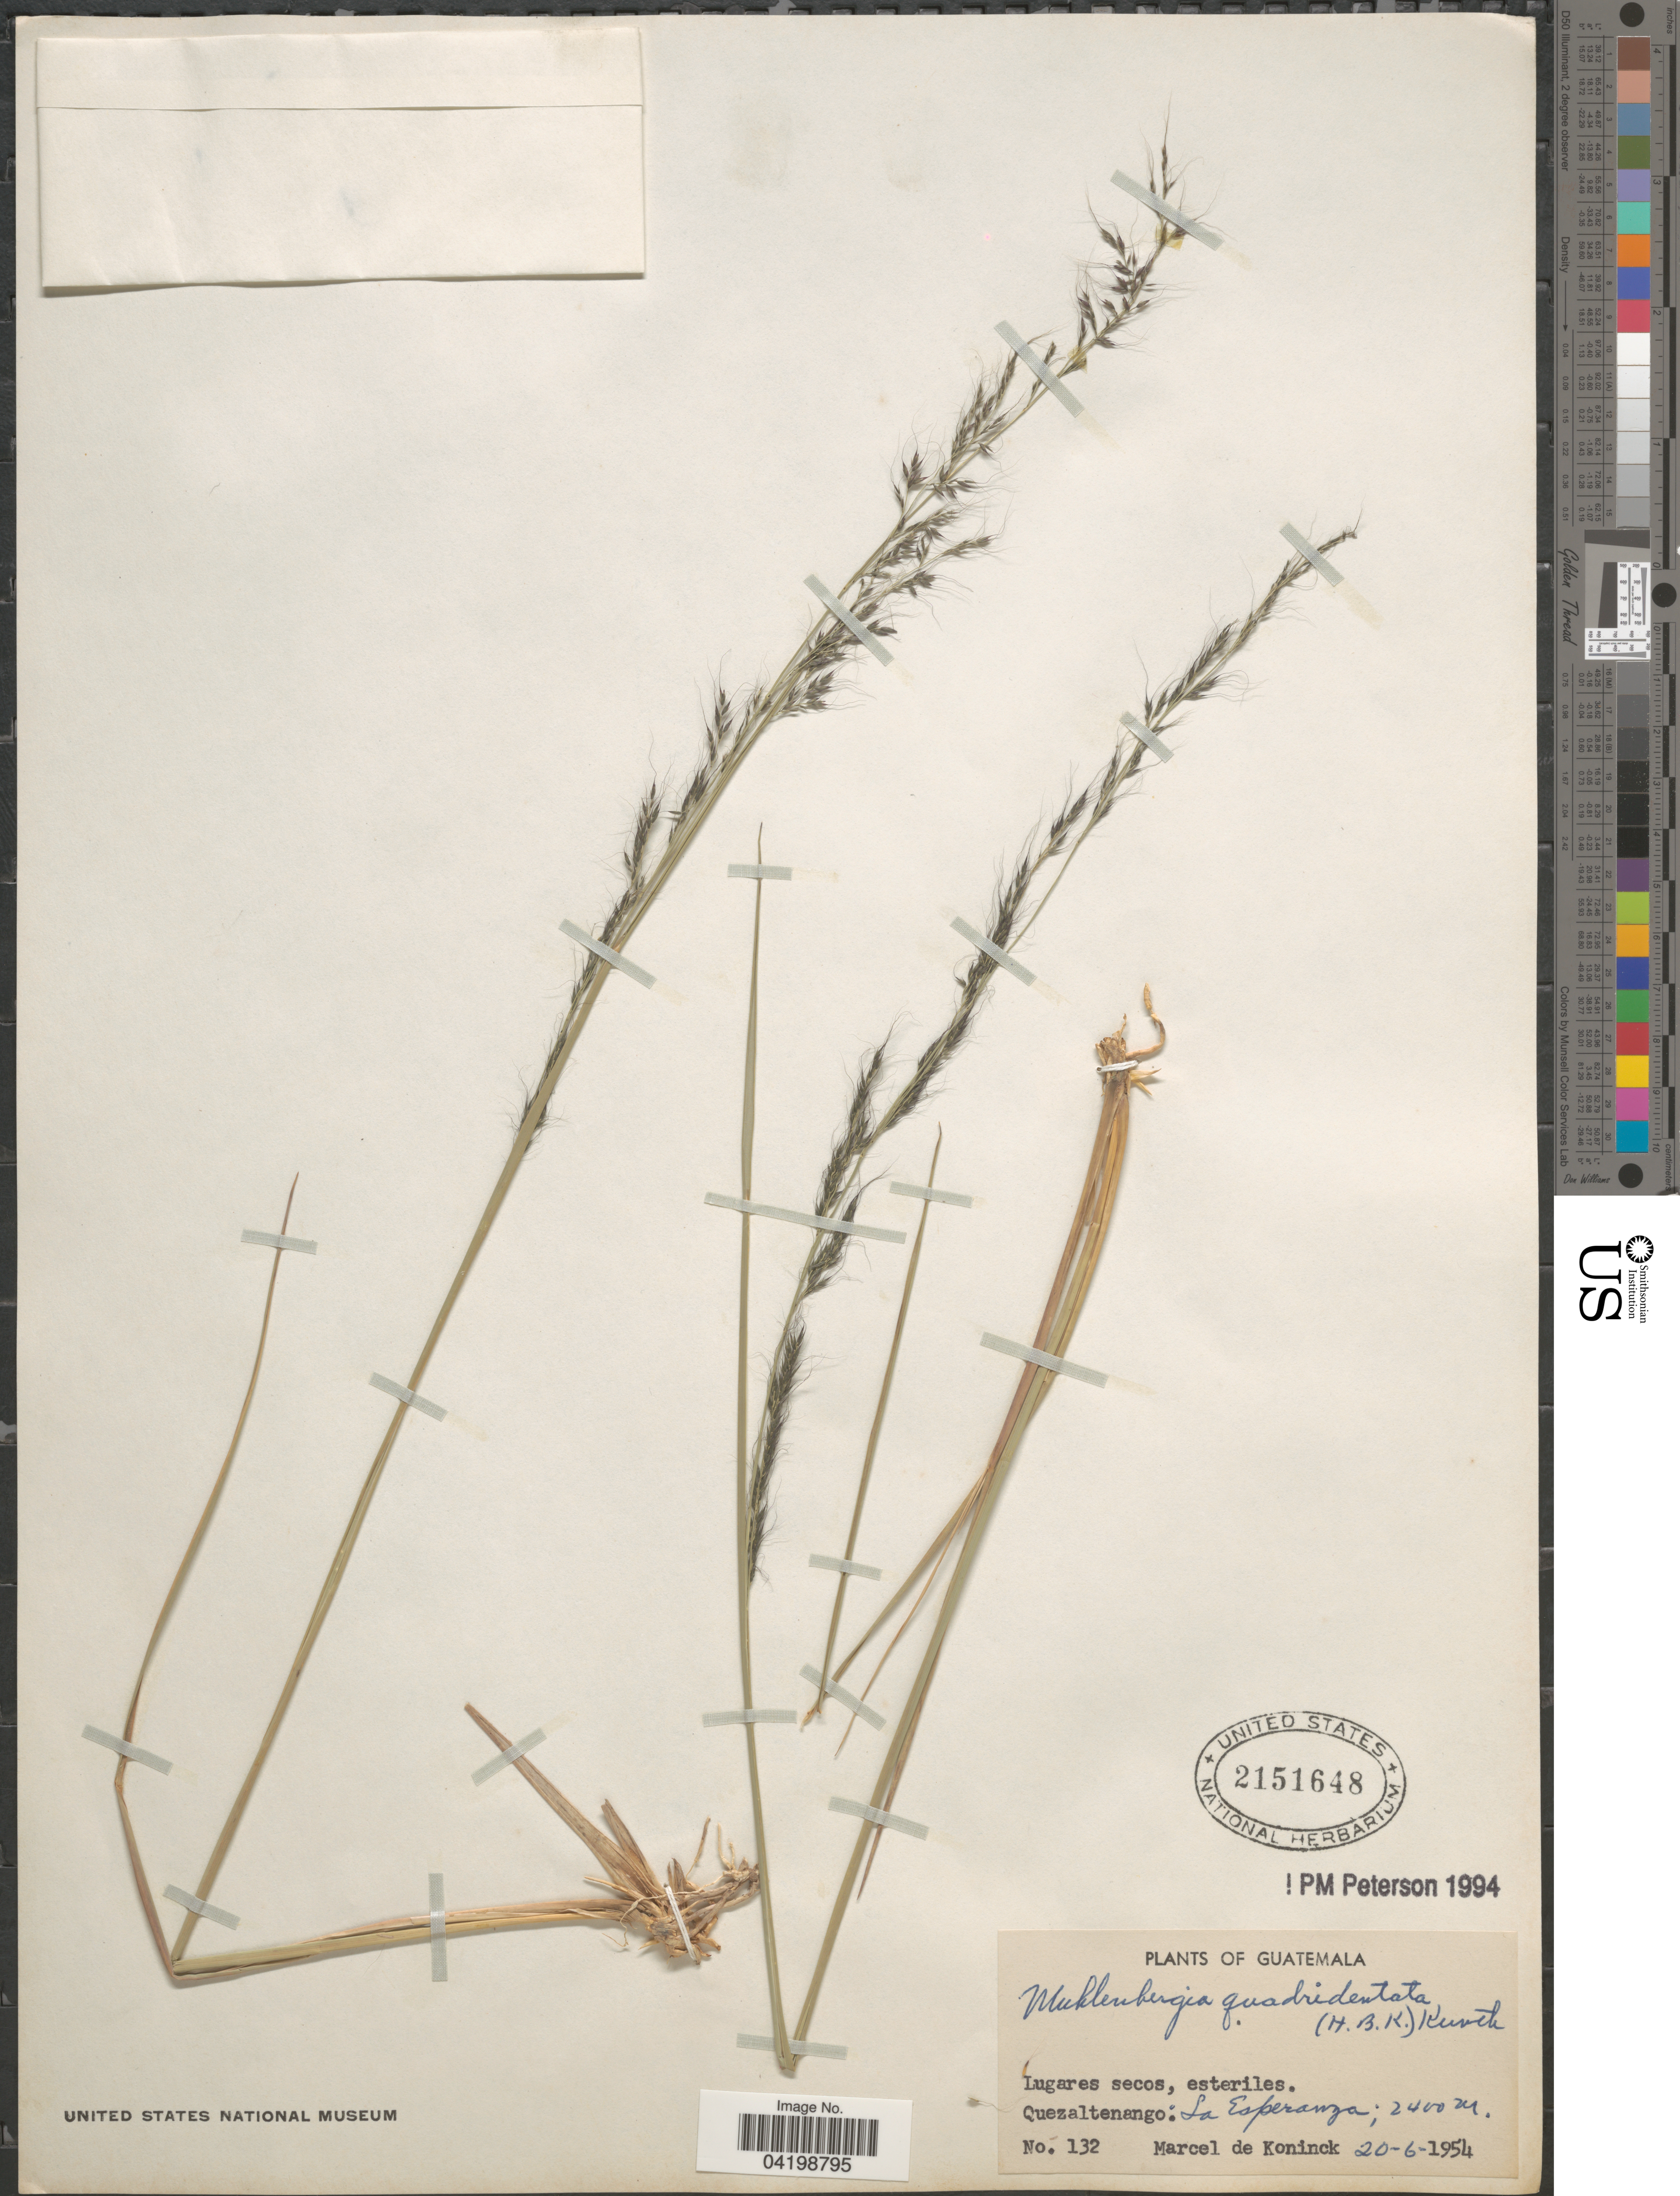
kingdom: Plantae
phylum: Tracheophyta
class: Liliopsida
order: Poales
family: Poaceae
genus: Muhlenbergia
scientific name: Muhlenbergia montana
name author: (Nutt.) Hitchc.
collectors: M. Koninck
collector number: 132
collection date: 1954-06-20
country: Guatemala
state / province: Quetzaltenango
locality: La Esperanza.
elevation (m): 2400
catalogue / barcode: US 2151648